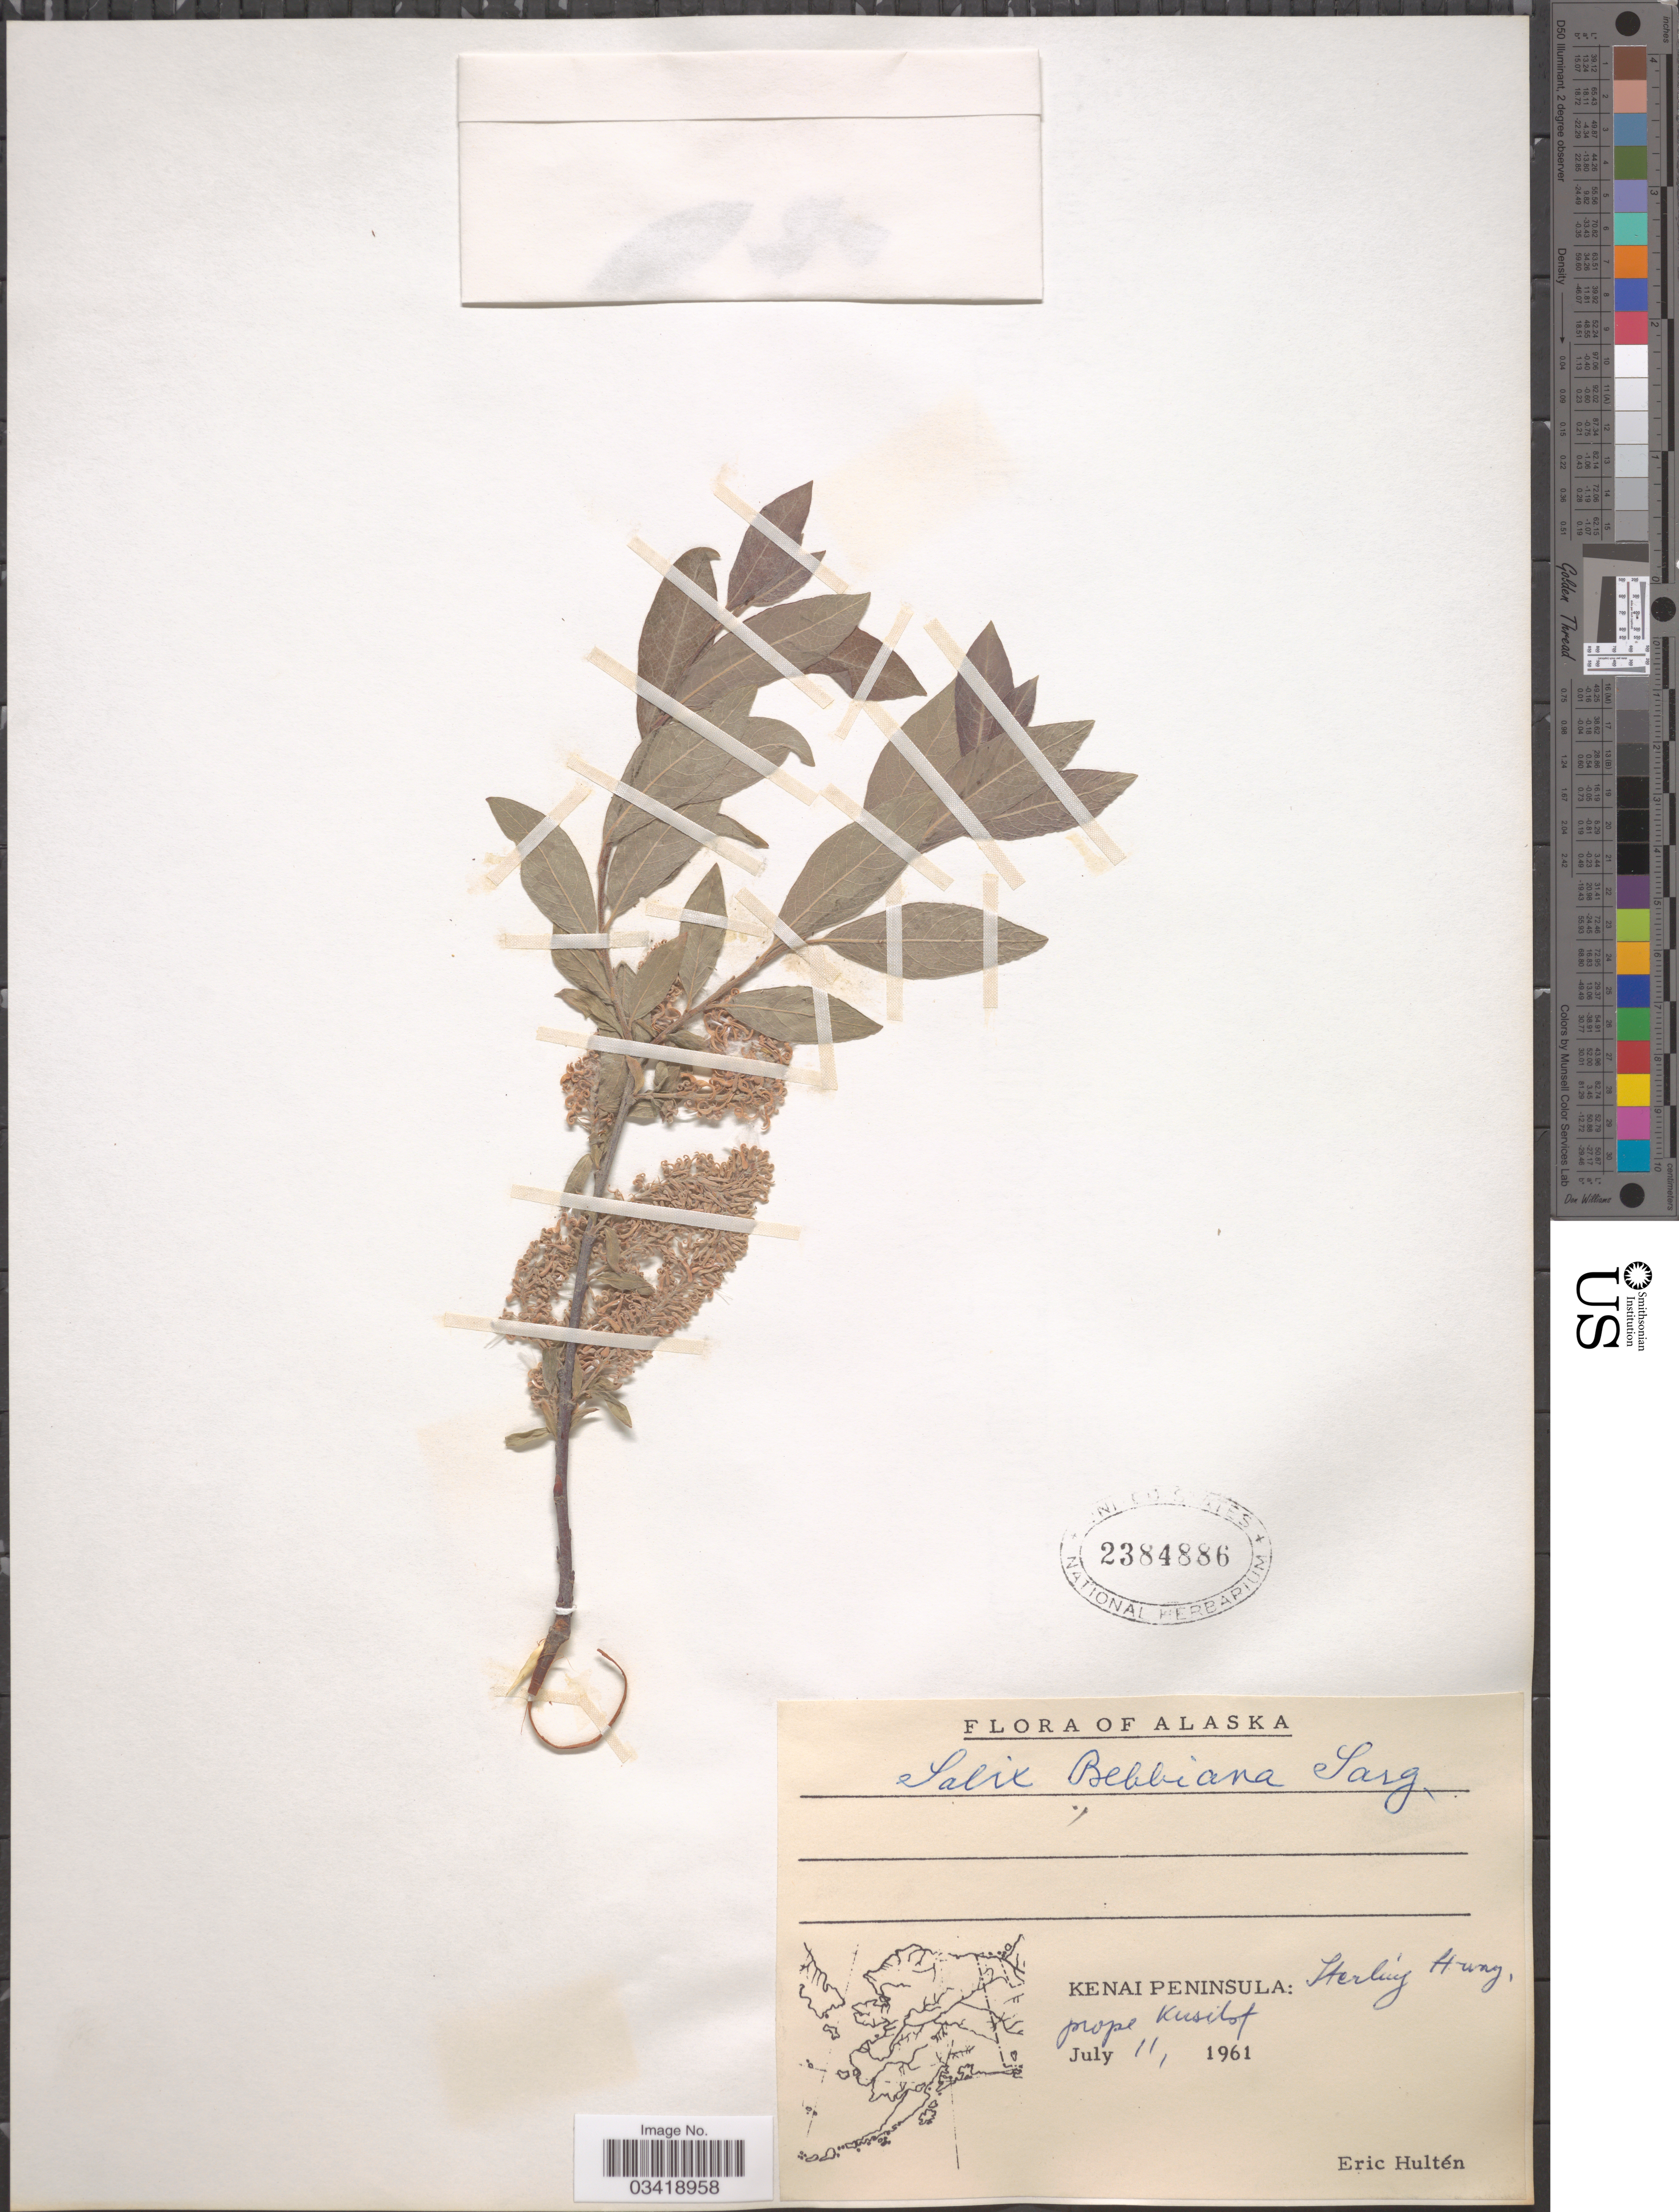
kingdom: Plantae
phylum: Tracheophyta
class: Magnoliopsida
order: Malpighiales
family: Salicaceae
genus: Salix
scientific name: Salix bebbiana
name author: Sarg.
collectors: E. G. Hultén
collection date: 1961-07-11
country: United States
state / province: Alaska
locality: Kenai Peninsula: Sterling Hway, prope Kasilof.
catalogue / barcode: US 2384886